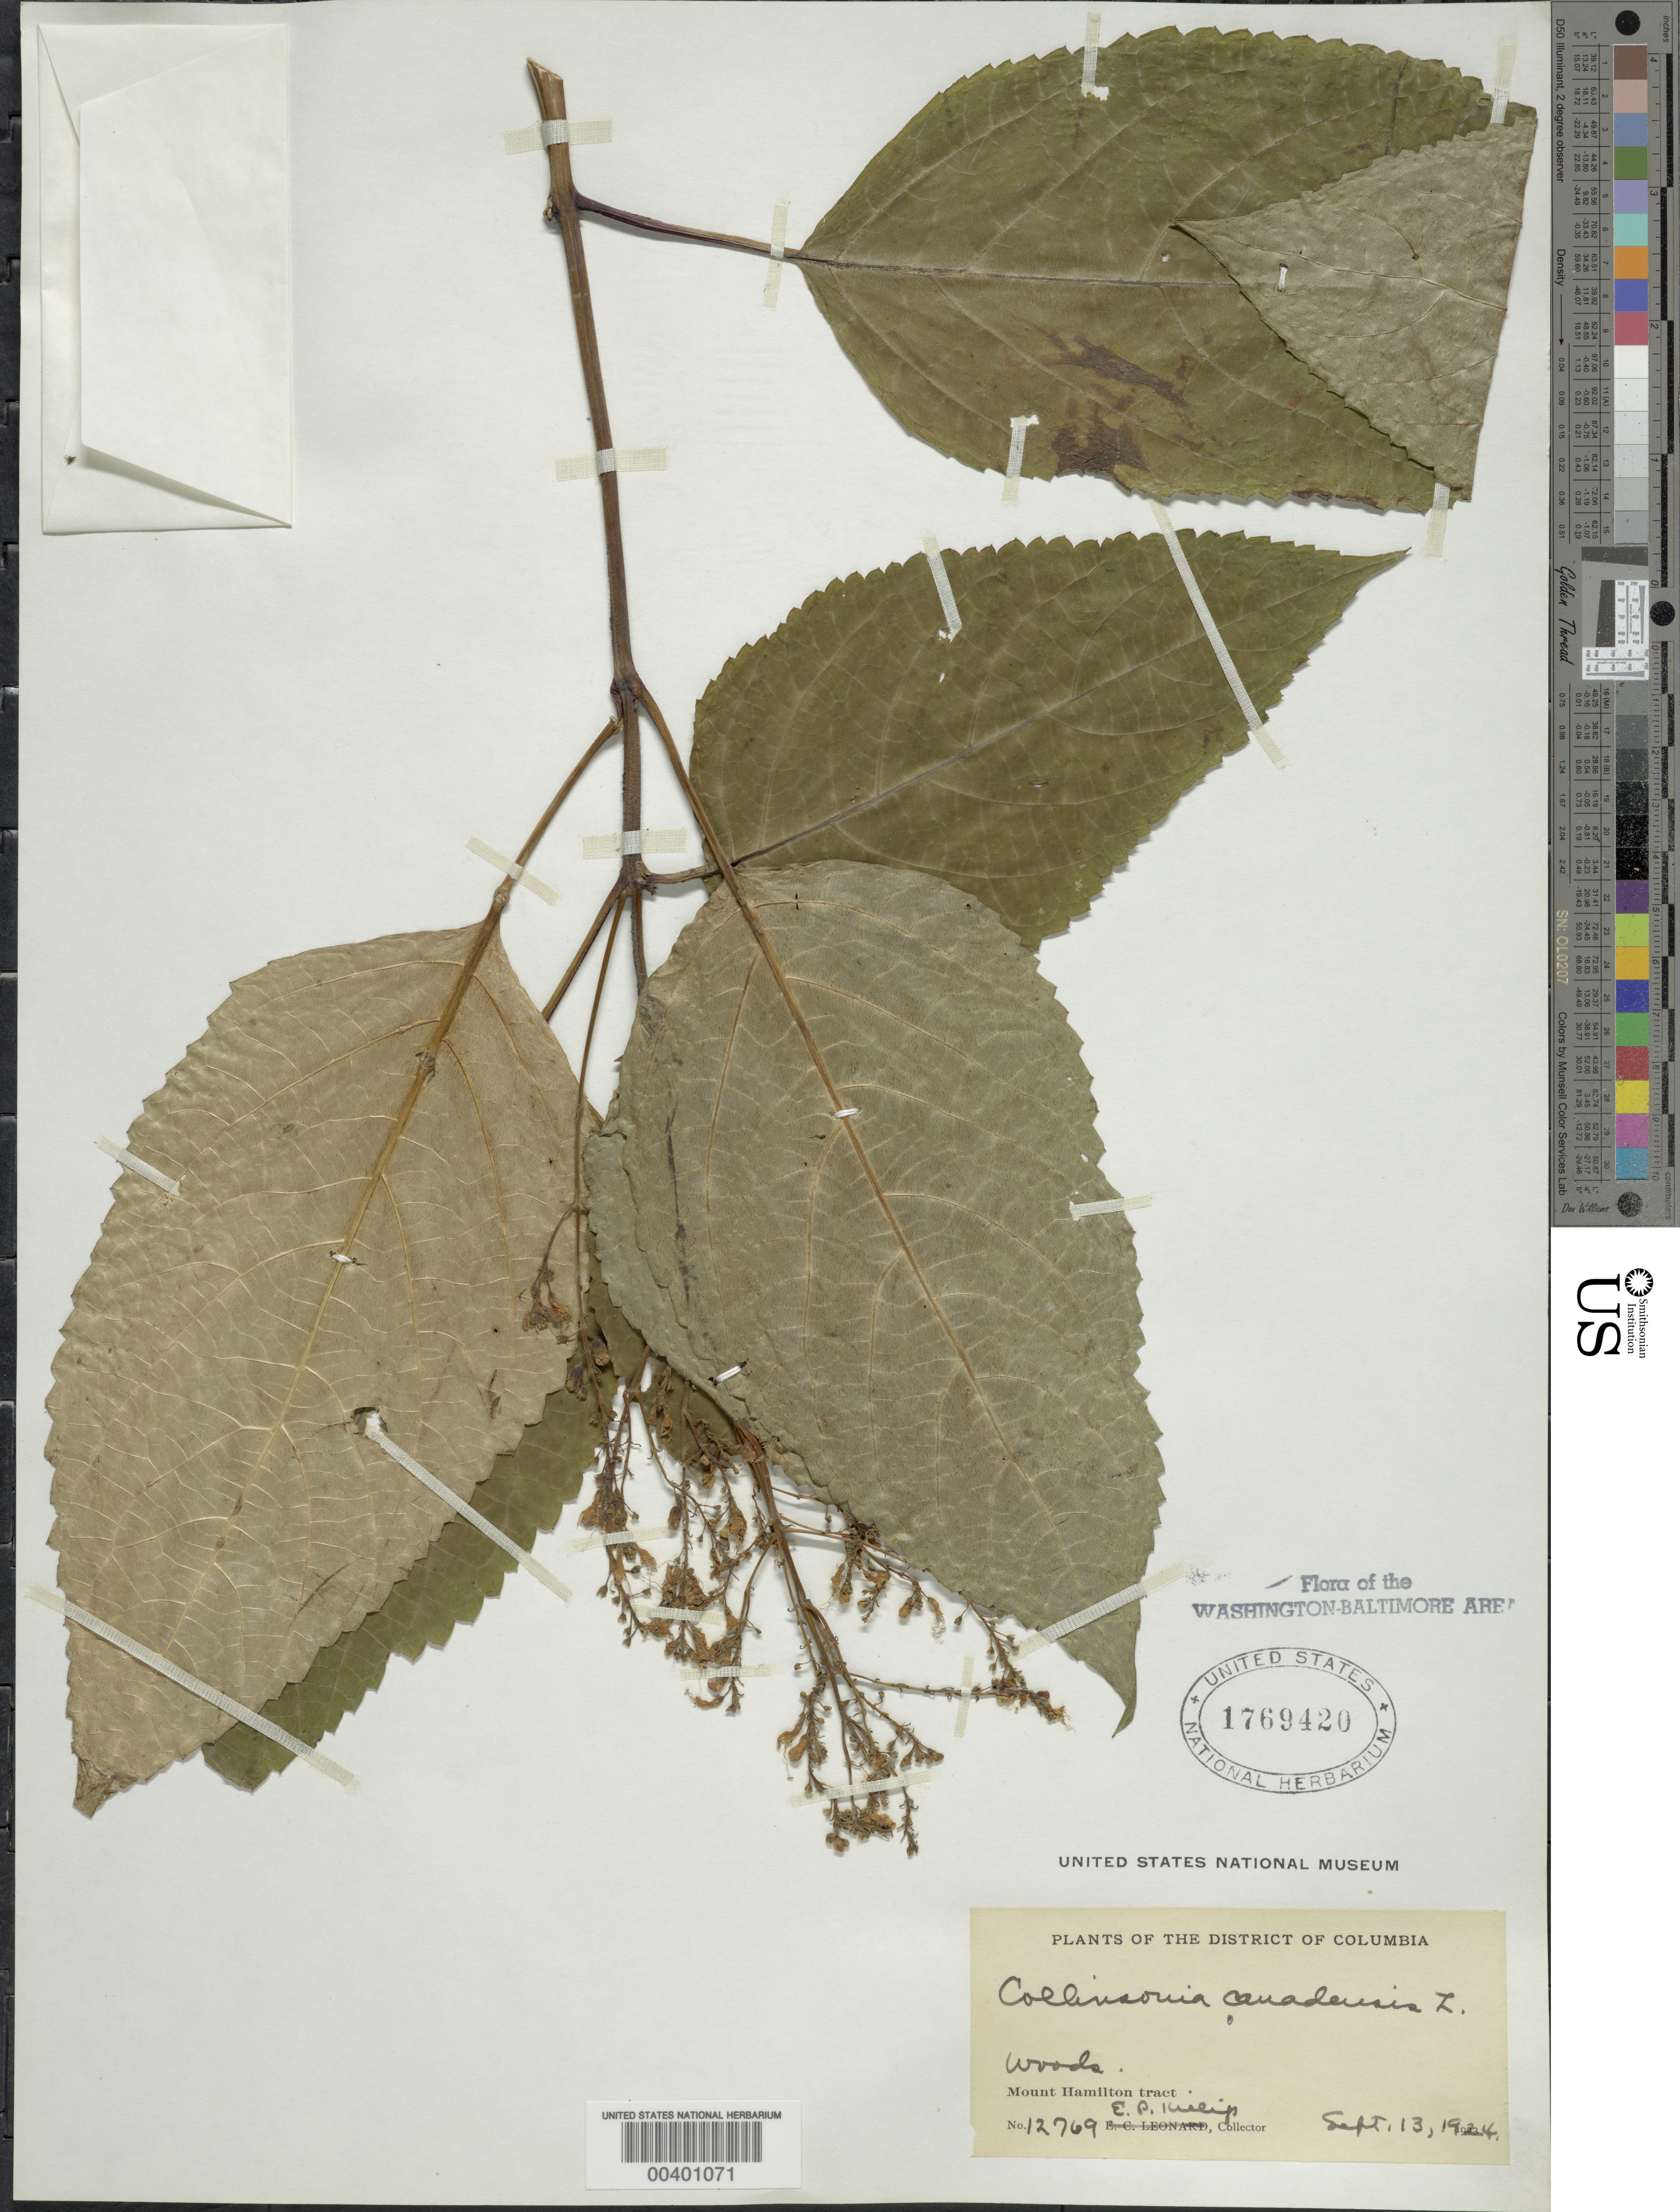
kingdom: Plantae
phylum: Tracheophyta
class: Magnoliopsida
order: Lamiales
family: Lamiaceae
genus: Collinsonia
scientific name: Collinsonia canadensis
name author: L.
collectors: E. P. Killip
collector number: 12769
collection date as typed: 13 Sep 1924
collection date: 1924-09-13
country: United States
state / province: District of Columbia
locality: Mount Hamilton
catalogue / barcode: US 1769420